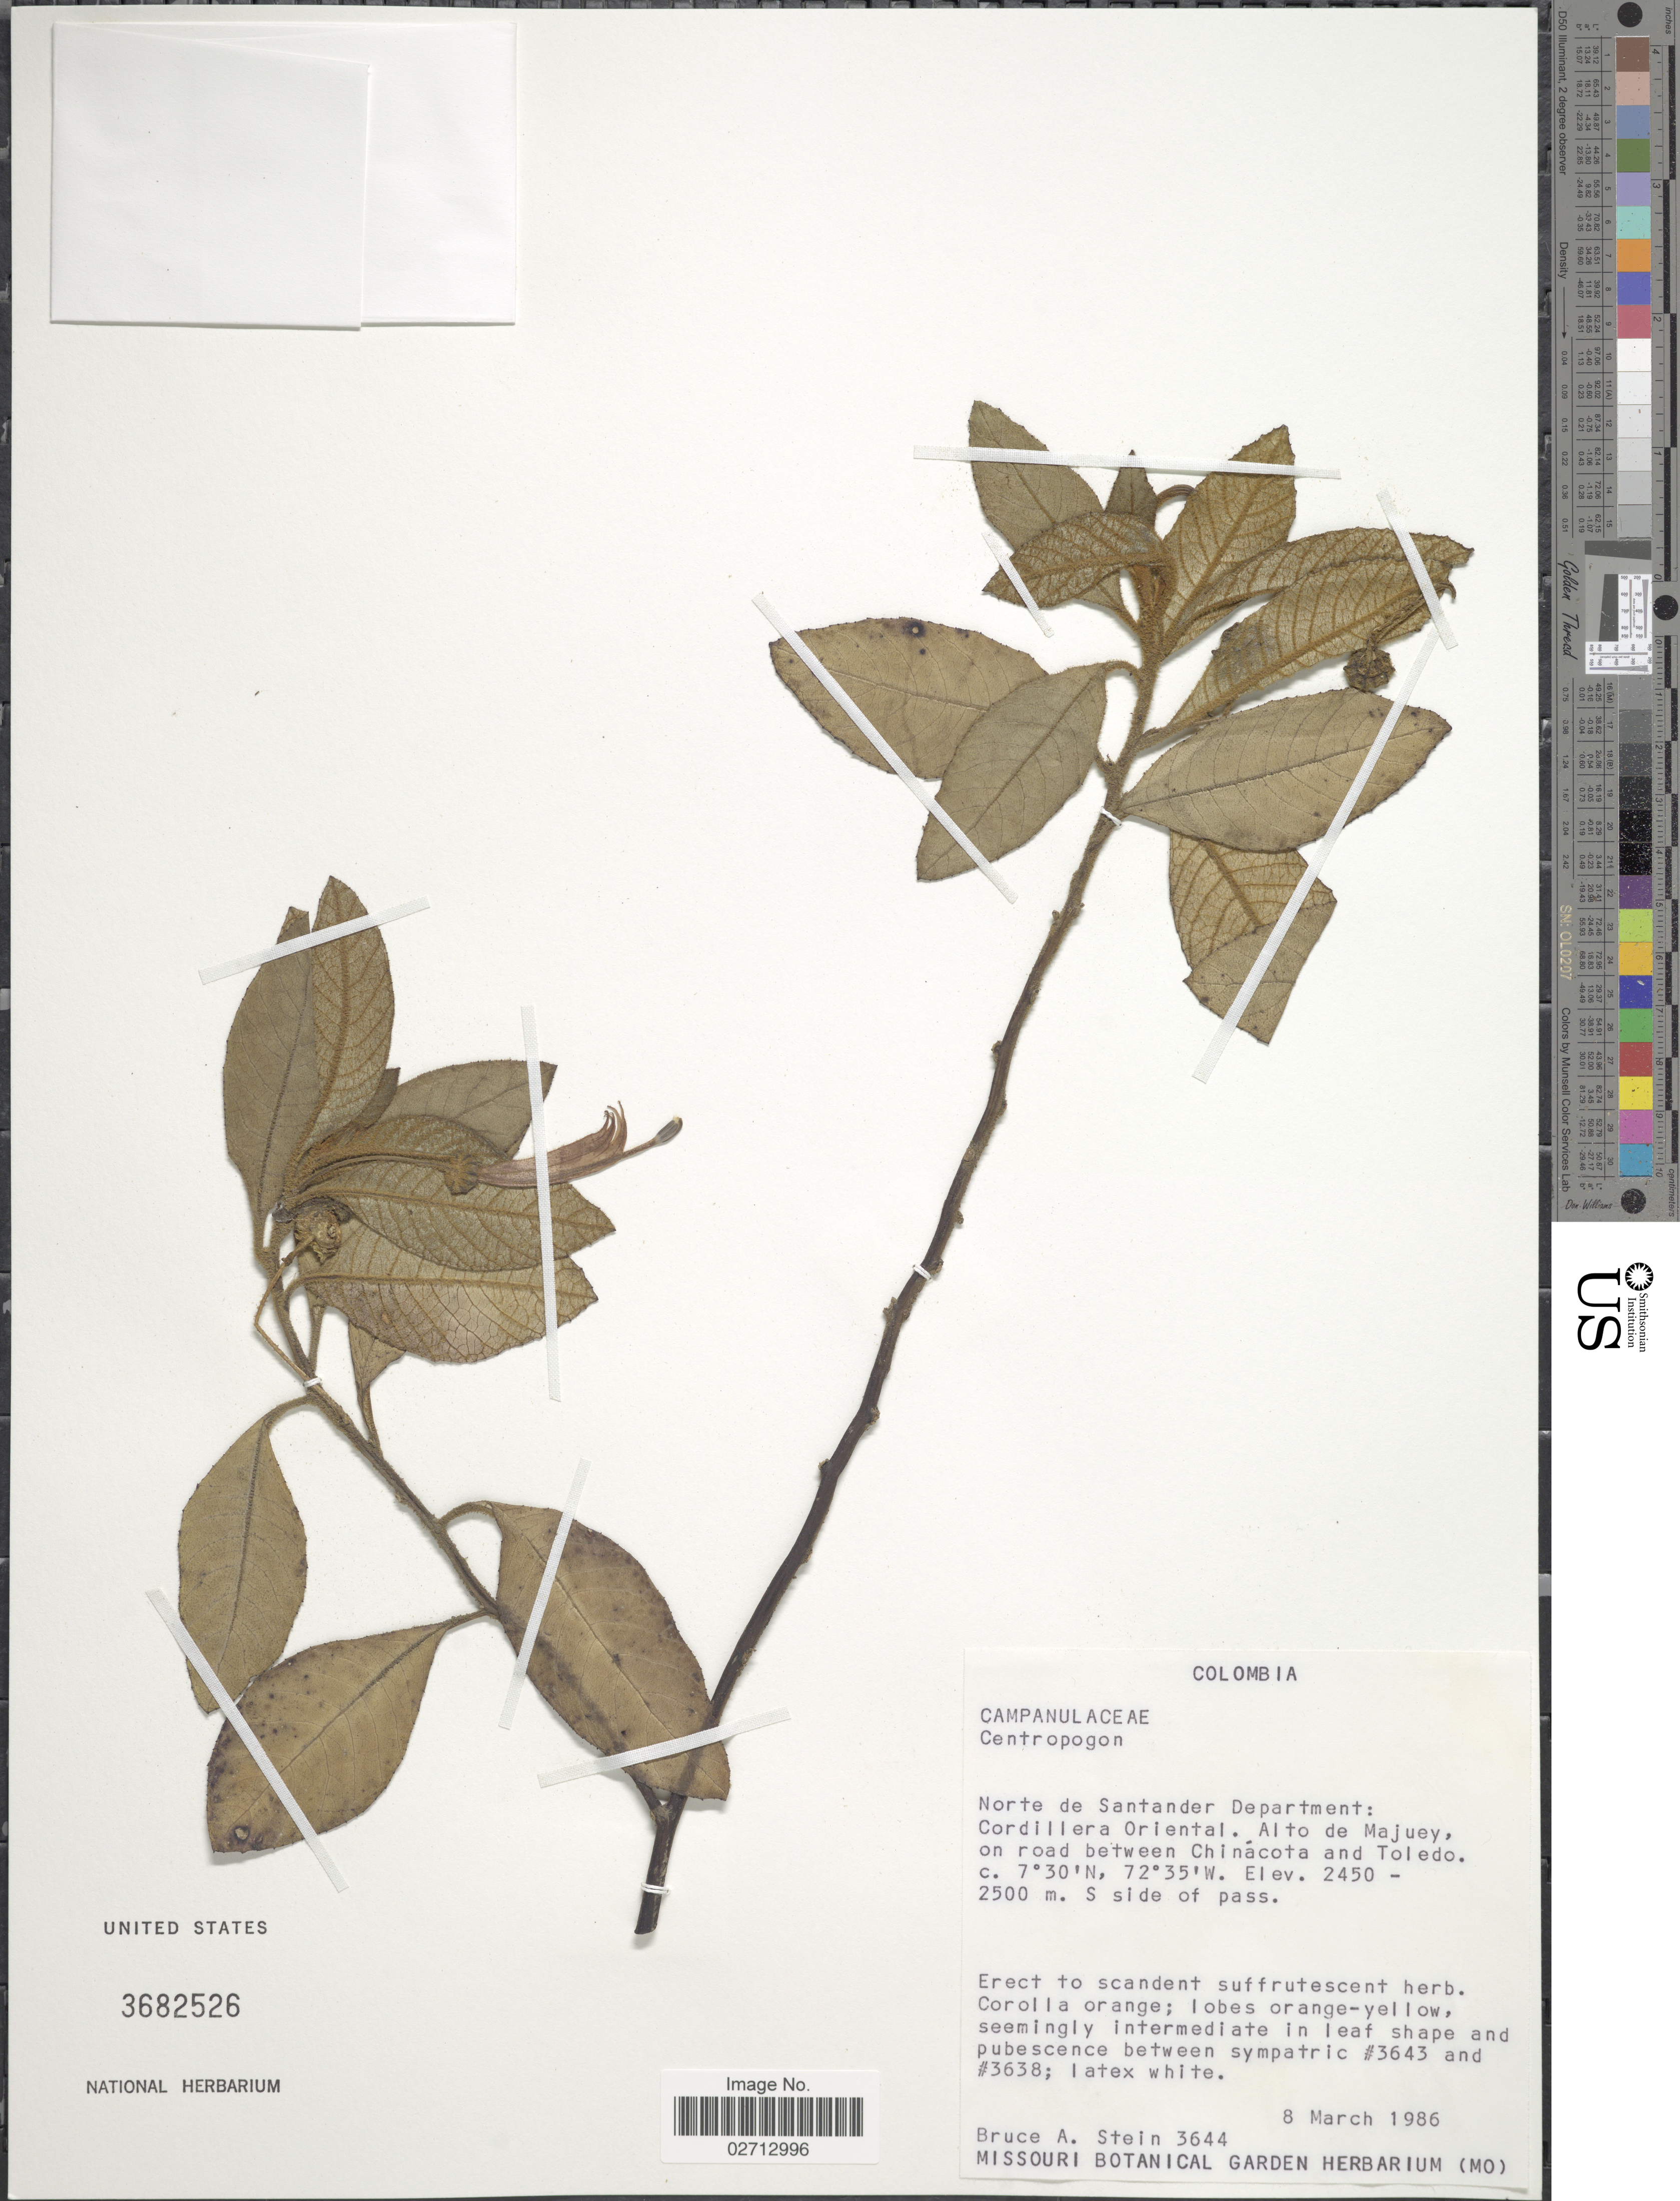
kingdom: Plantae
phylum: Tracheophyta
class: Magnoliopsida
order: Asterales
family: Campanulaceae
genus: Centropogon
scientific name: Centropogon sp.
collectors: B. A. Stein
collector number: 3644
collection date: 1986-03-08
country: Colombia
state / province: Norte de Santander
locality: Cordillera Oriental. Alto de Majuey, on road between Chinacota and Toledo. S side of pass.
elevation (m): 2450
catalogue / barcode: US 3682526